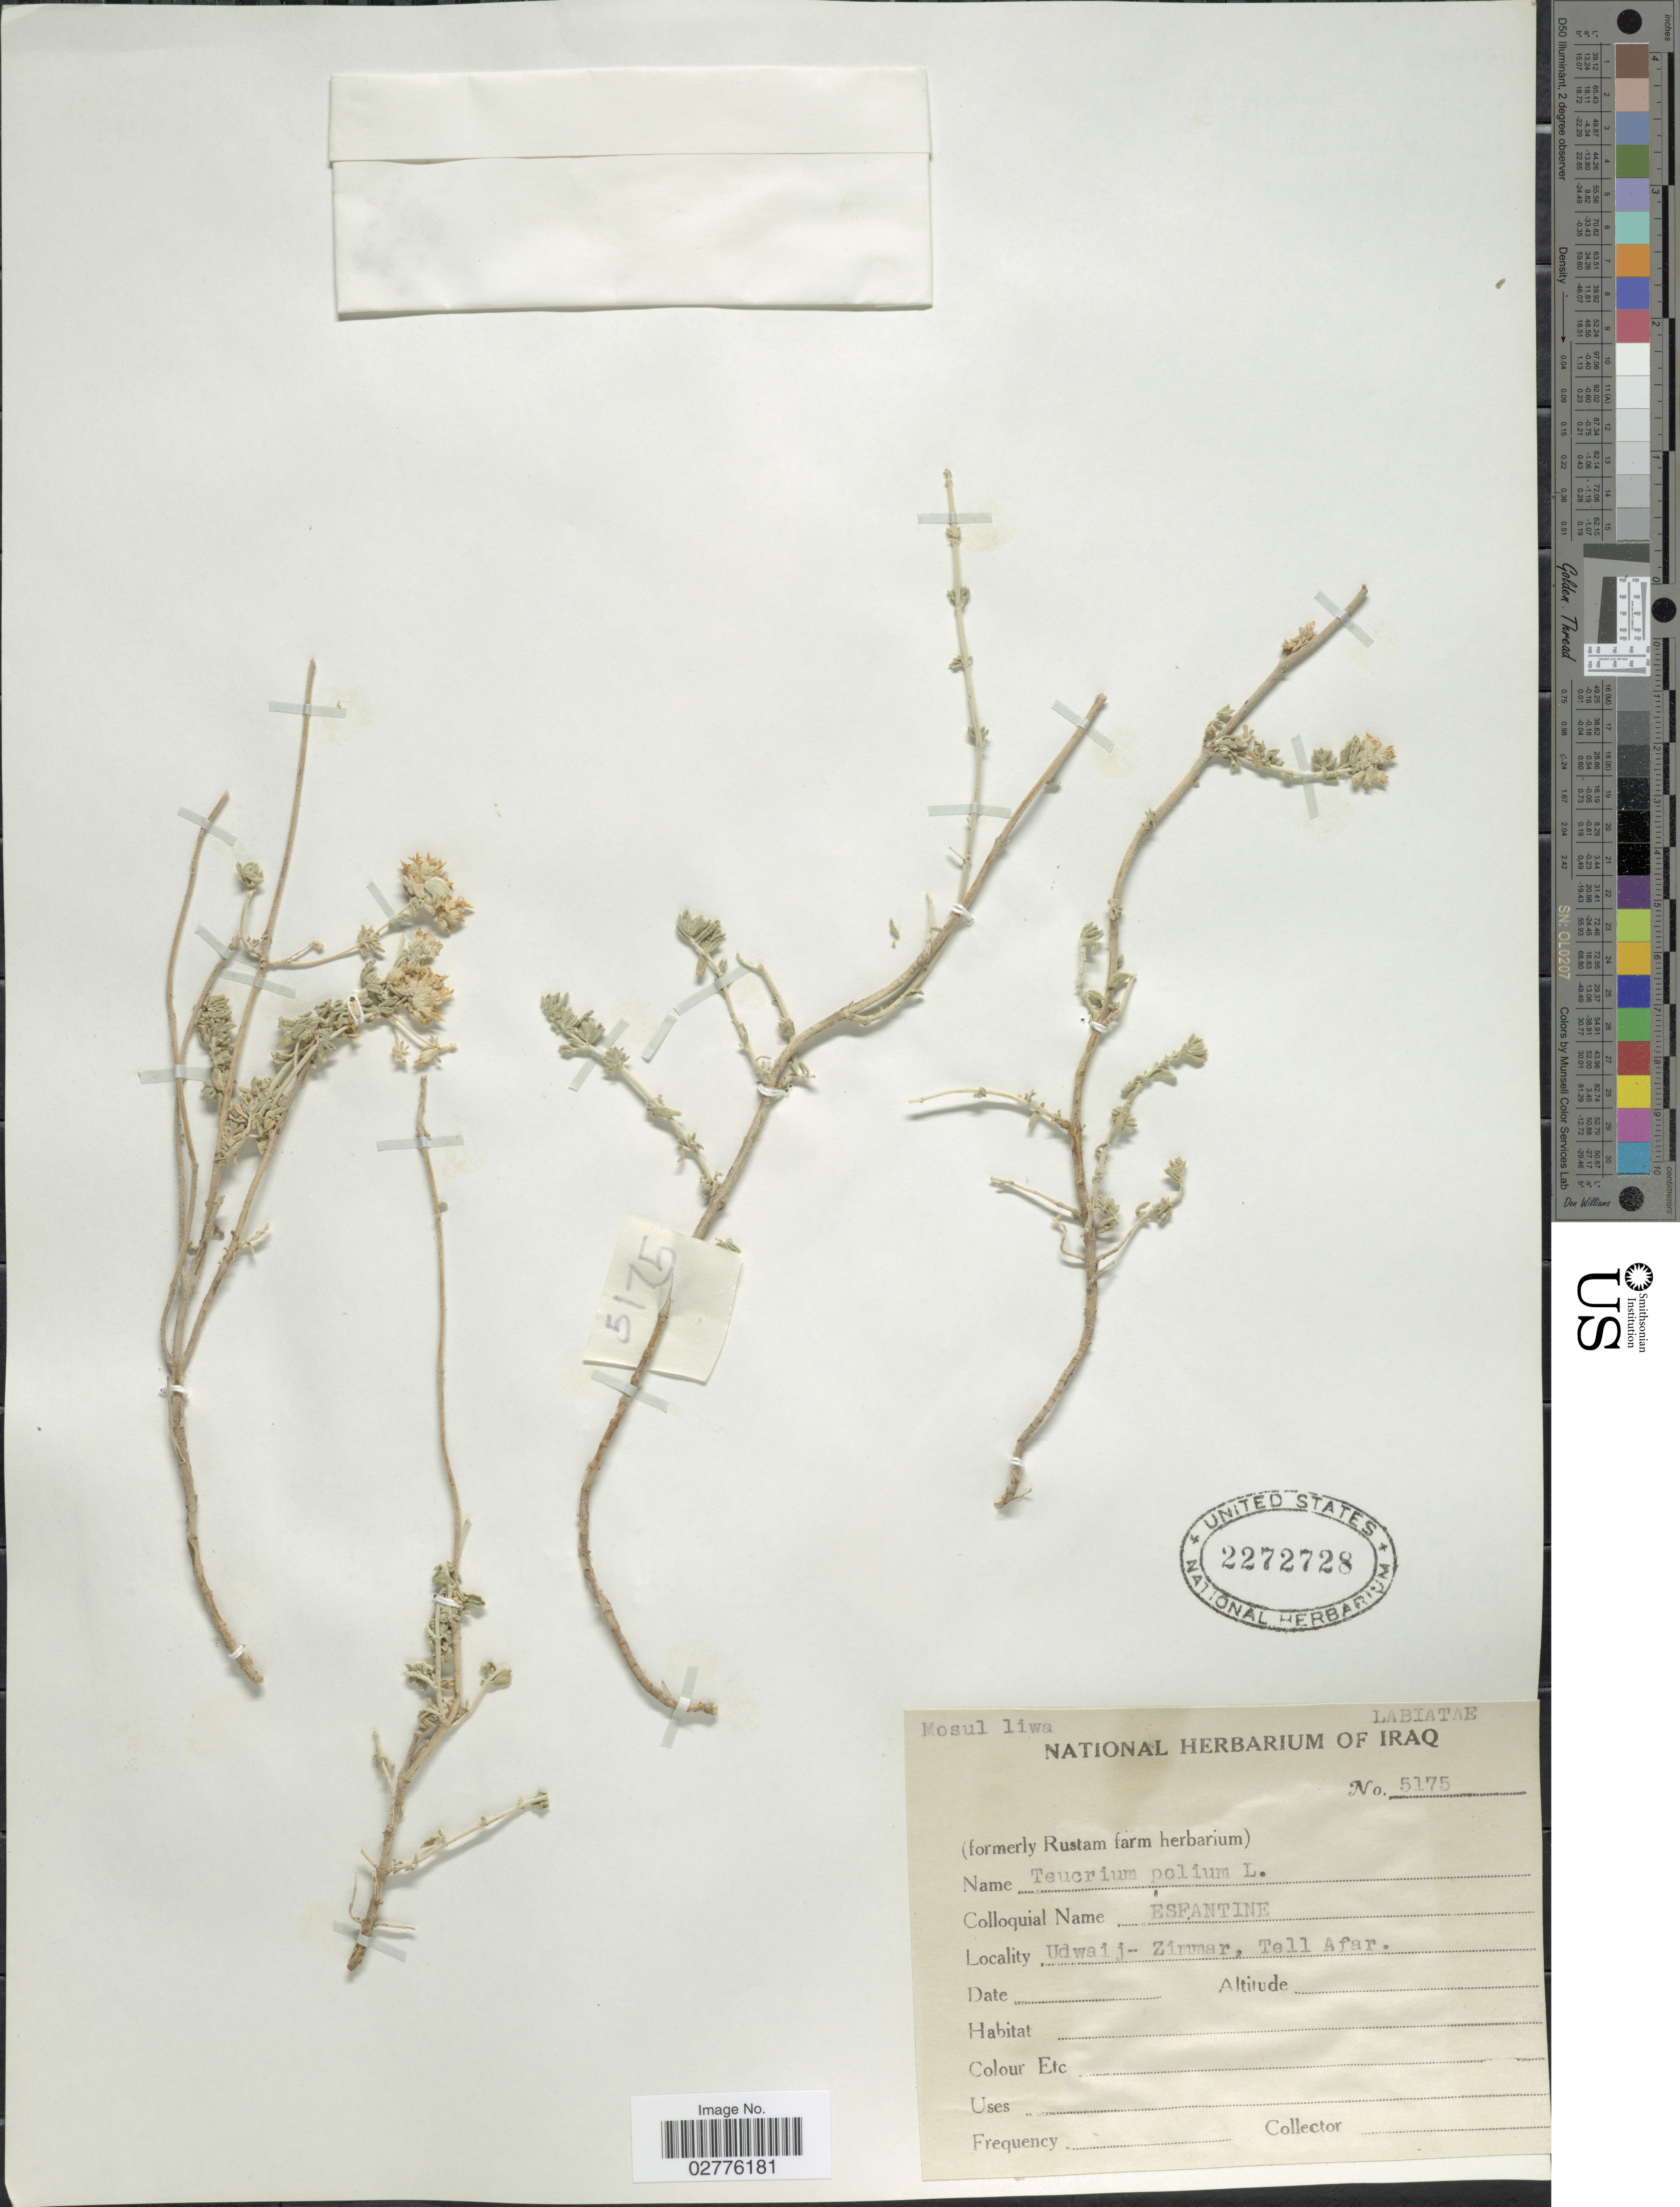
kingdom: Plantae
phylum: Tracheophyta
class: Magnoliopsida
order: Lamiales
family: Lamiaceae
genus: Teucrium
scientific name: Teucrium polium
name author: L.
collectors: National Herbarium of Iraq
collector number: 5175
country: Iraq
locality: Udwaij-Zimmar, Tell Afar, Mosul liwa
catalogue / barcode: US 2272728